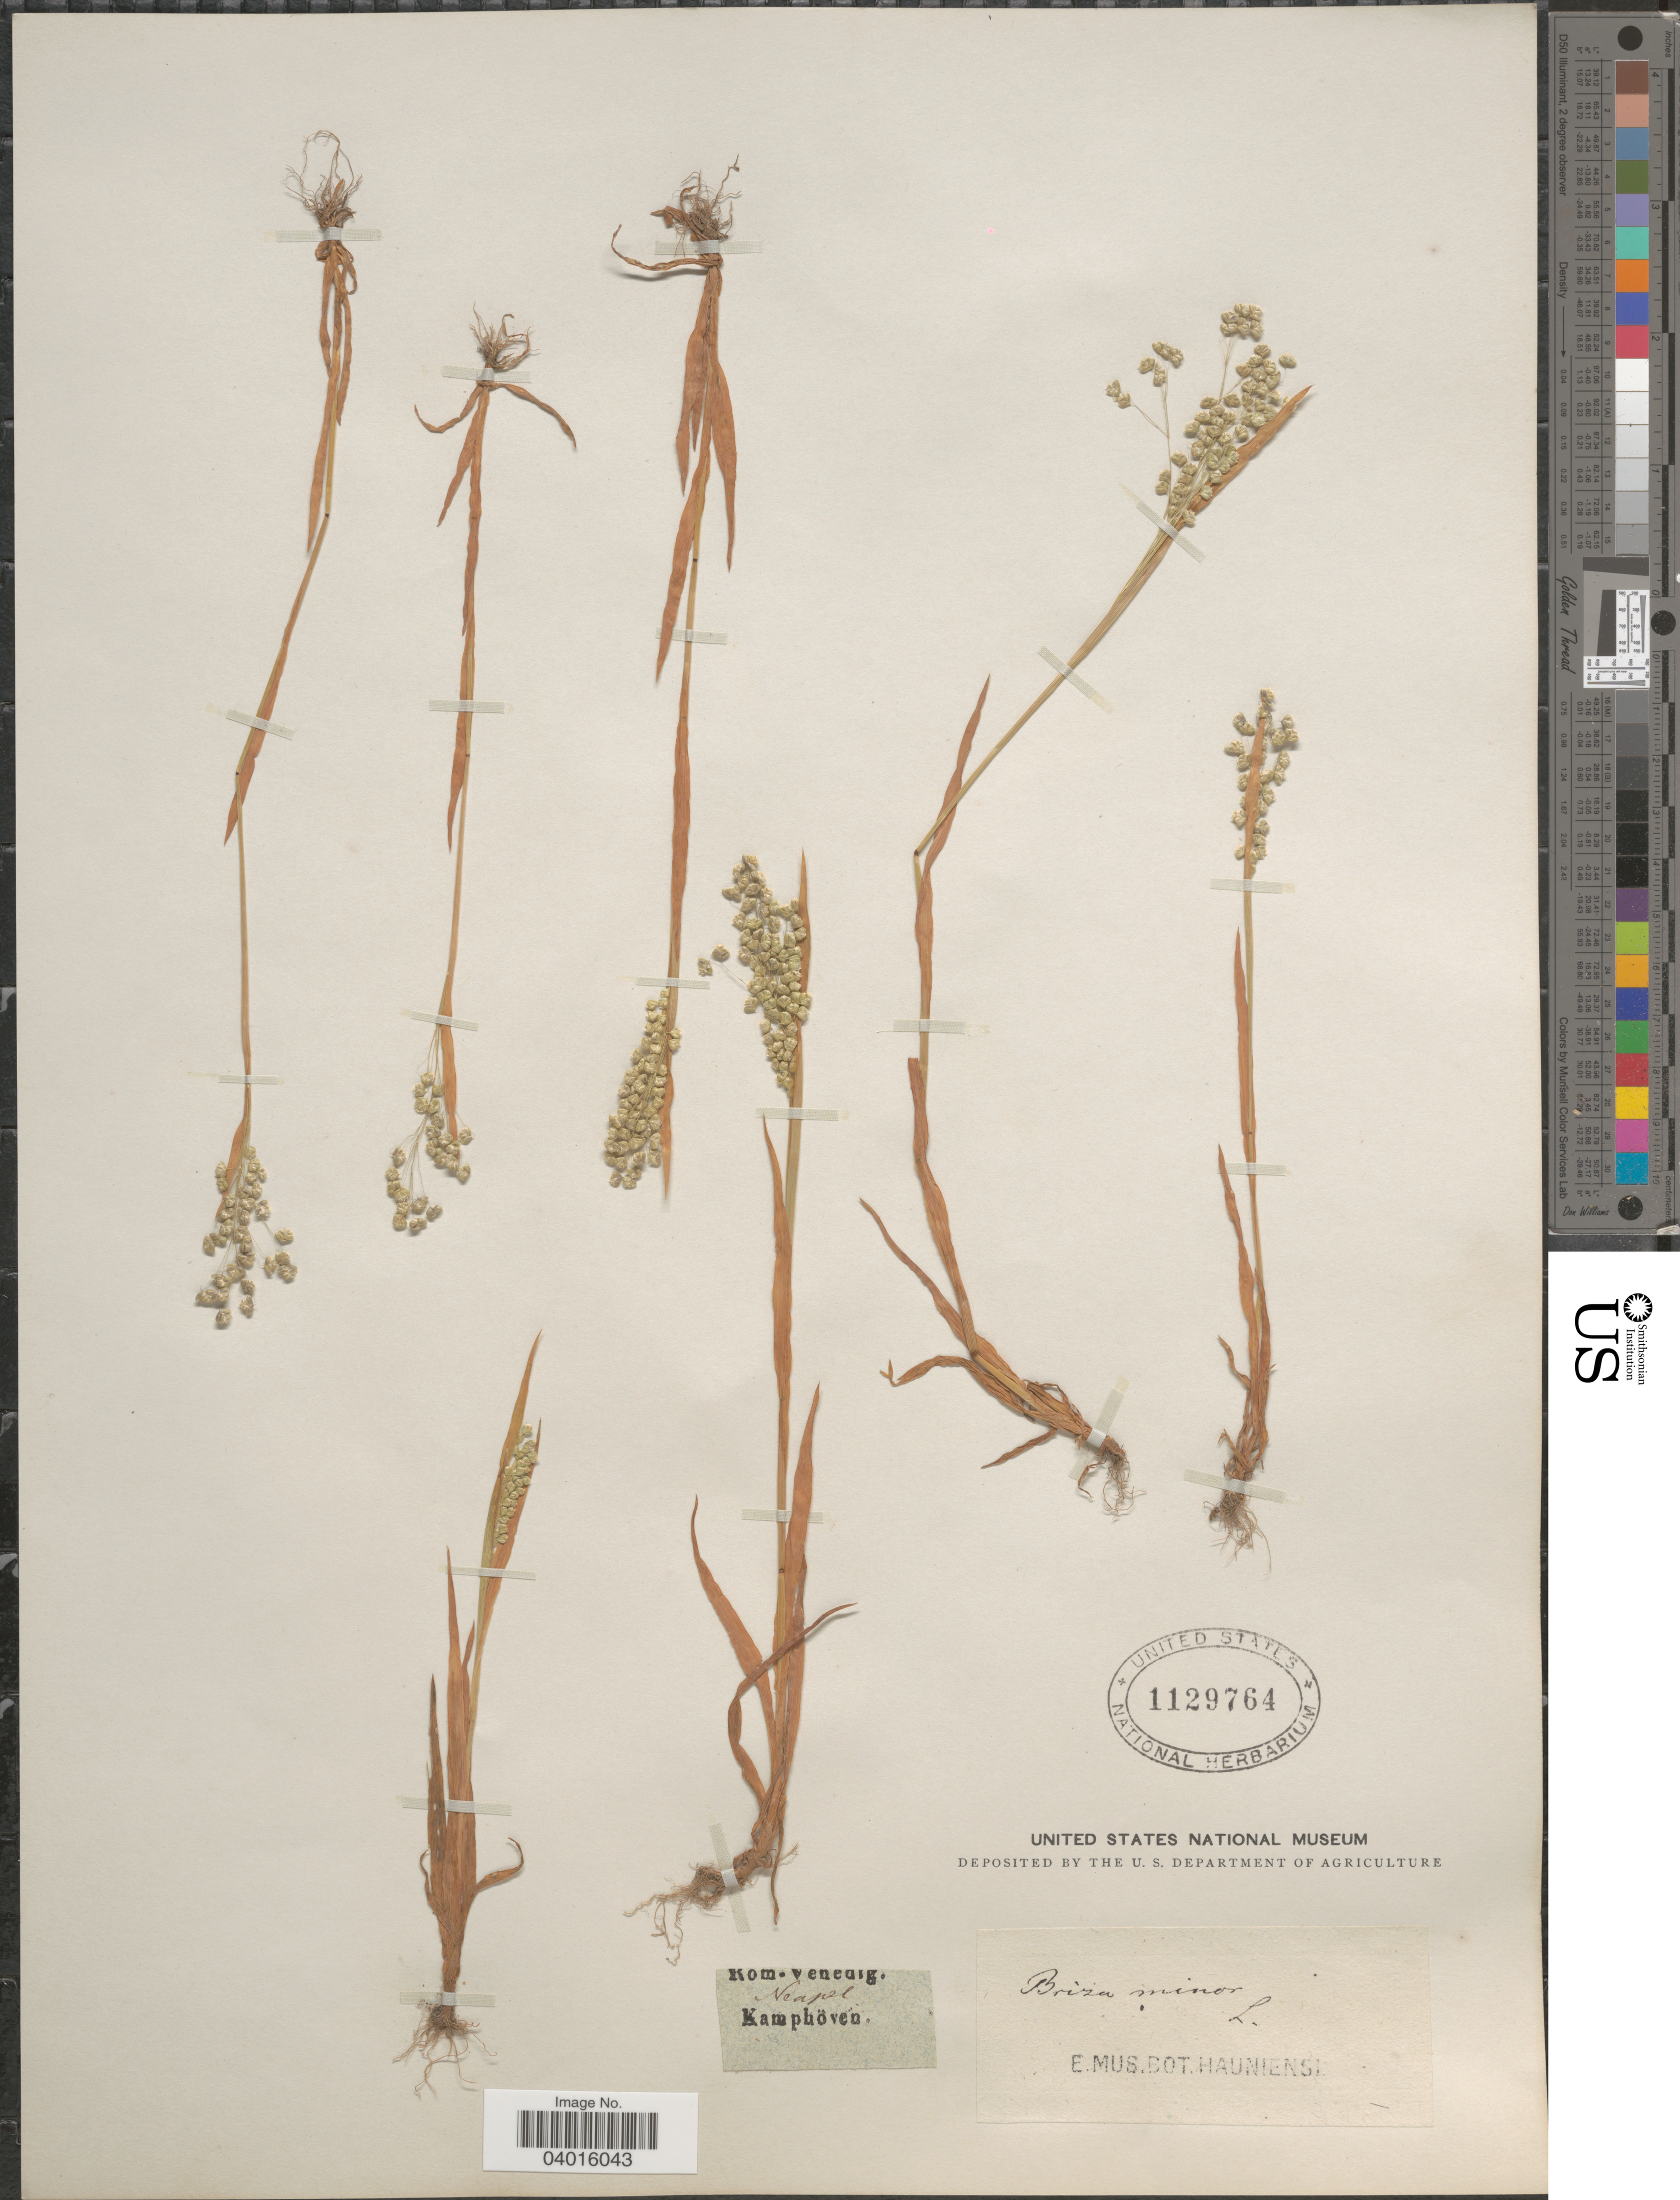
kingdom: Plantae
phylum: Tracheophyta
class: Liliopsida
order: Poales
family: Poaceae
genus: Briza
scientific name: Briza minor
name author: L.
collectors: Kamphöven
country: Italy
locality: Neapel.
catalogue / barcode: US 1129764